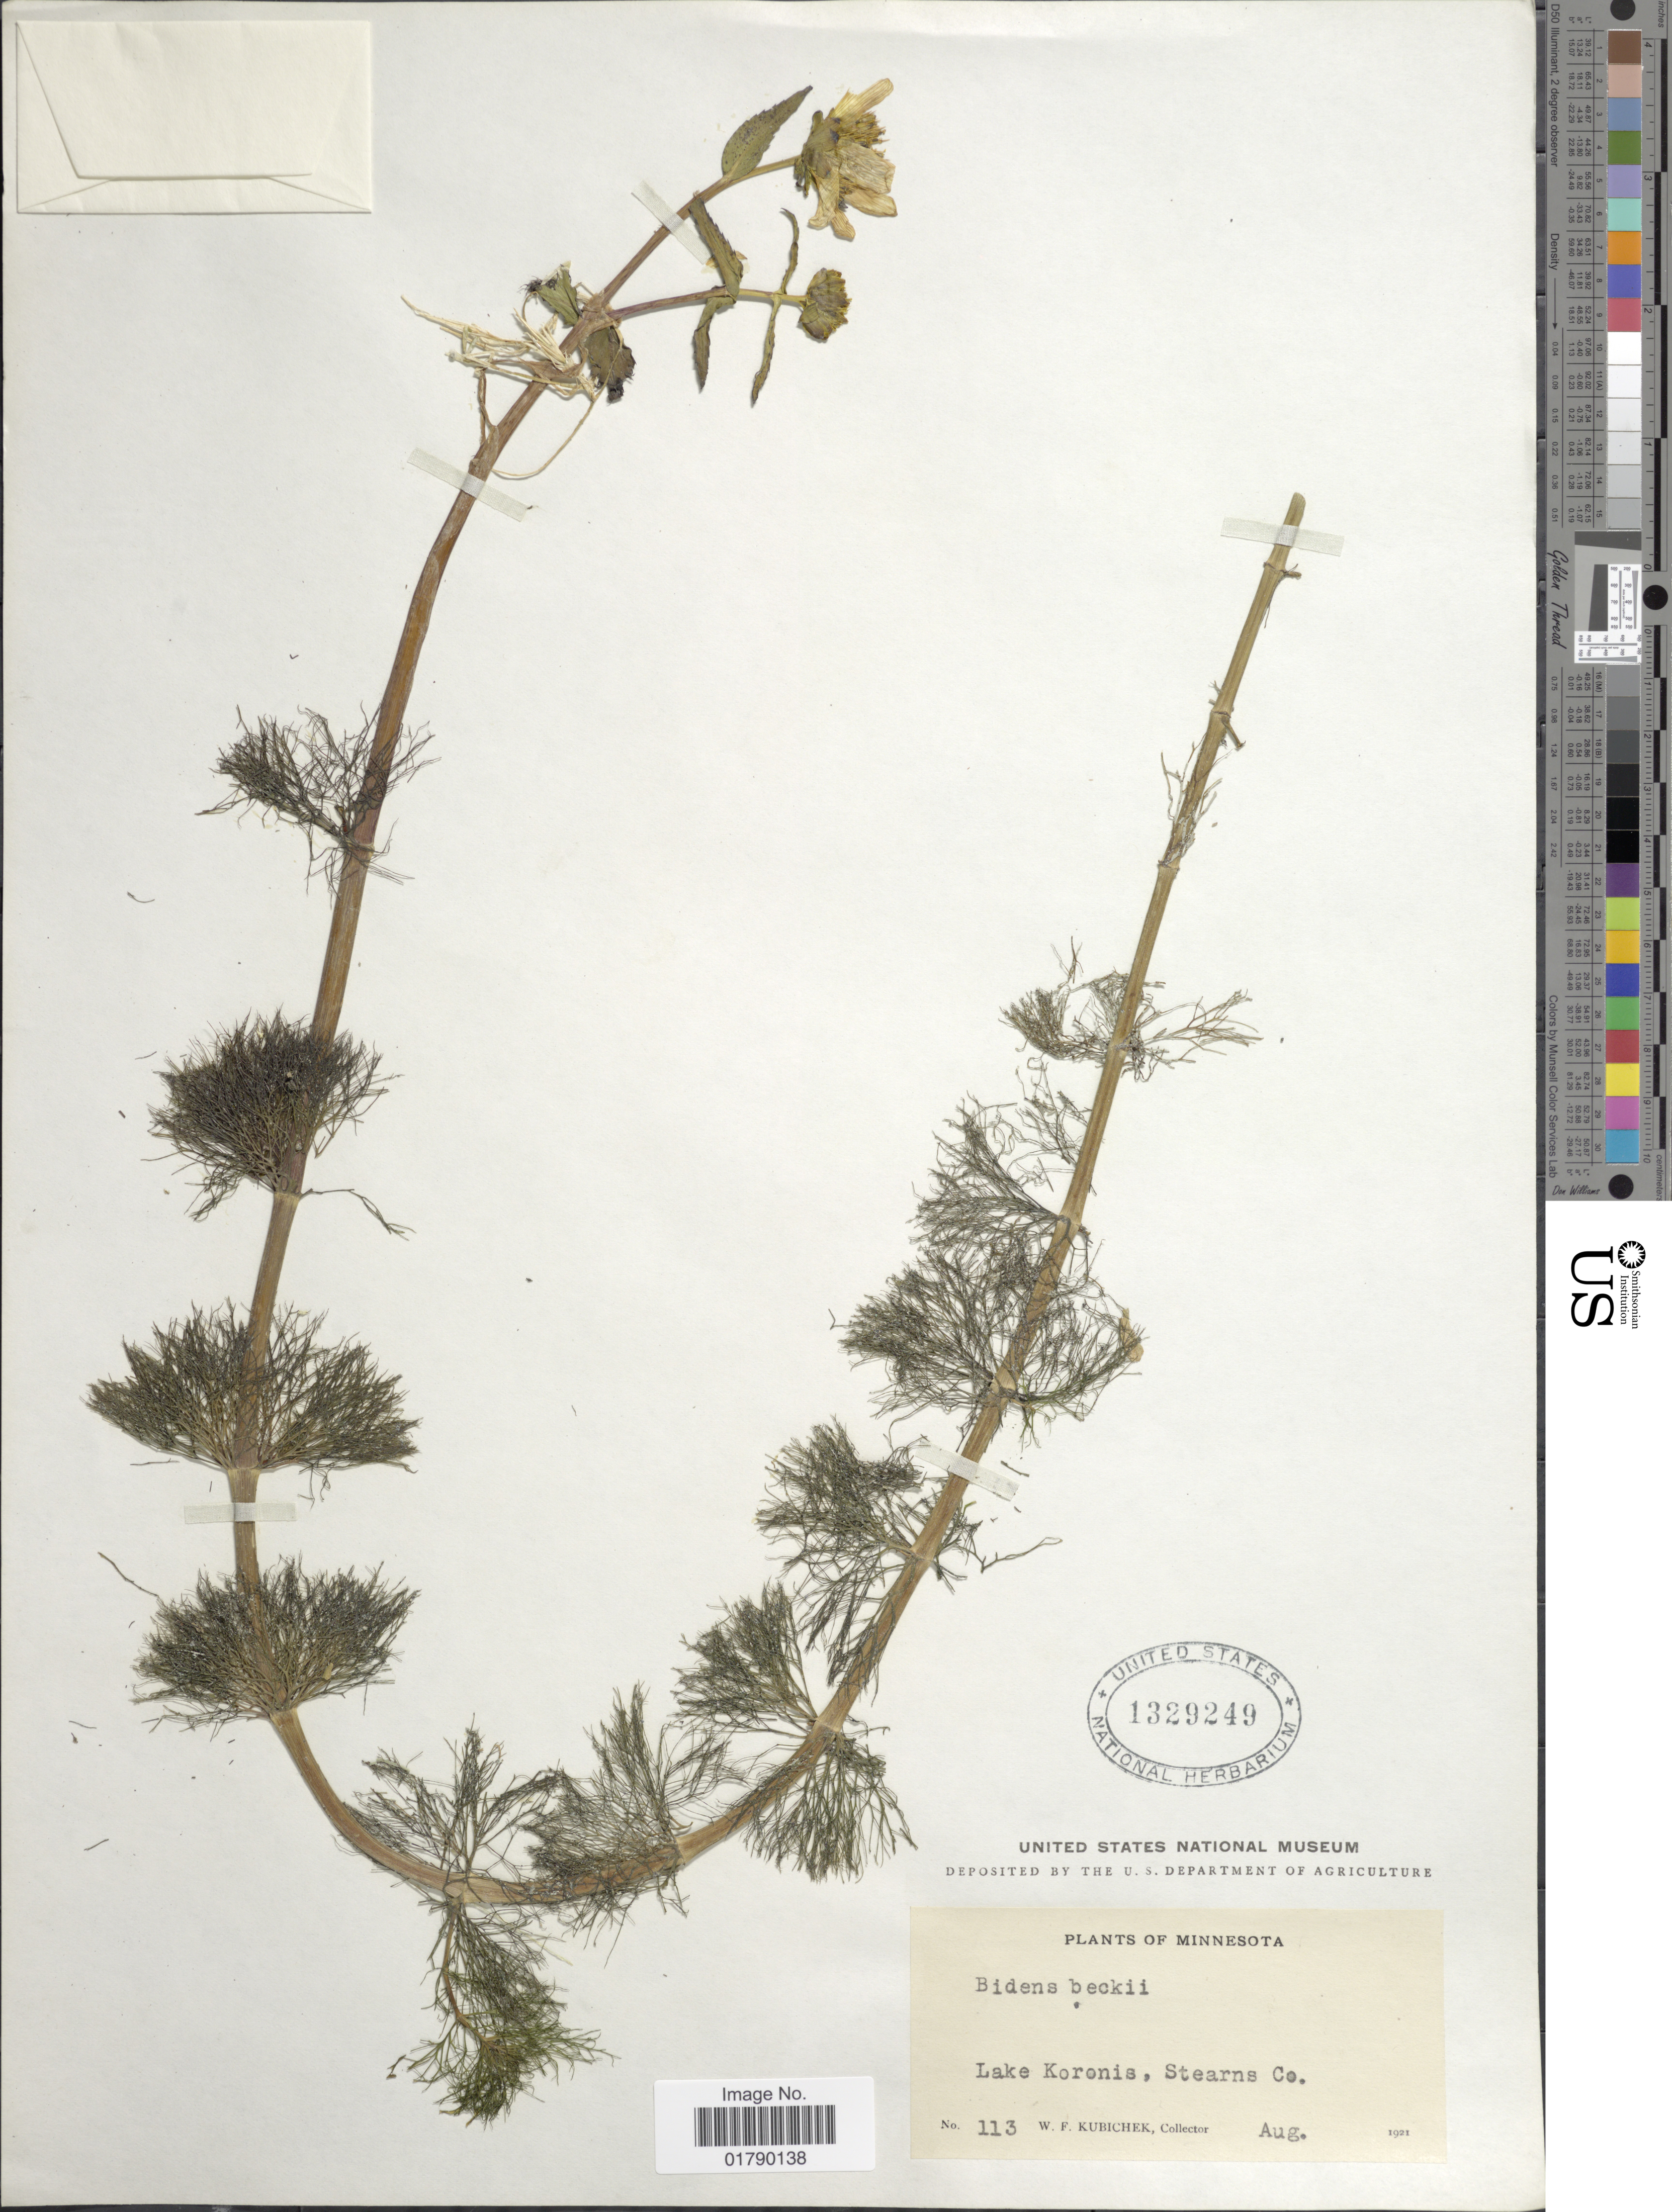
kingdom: Plantae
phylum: Tracheophyta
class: Magnoliopsida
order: Asterales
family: Asteraceae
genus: Megalodonta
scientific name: Megalodonta sp.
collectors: W. Kubichek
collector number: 113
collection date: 1921-08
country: United States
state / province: Minnesota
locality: Lake Koronis, Stearns Co.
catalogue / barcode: US 1329249